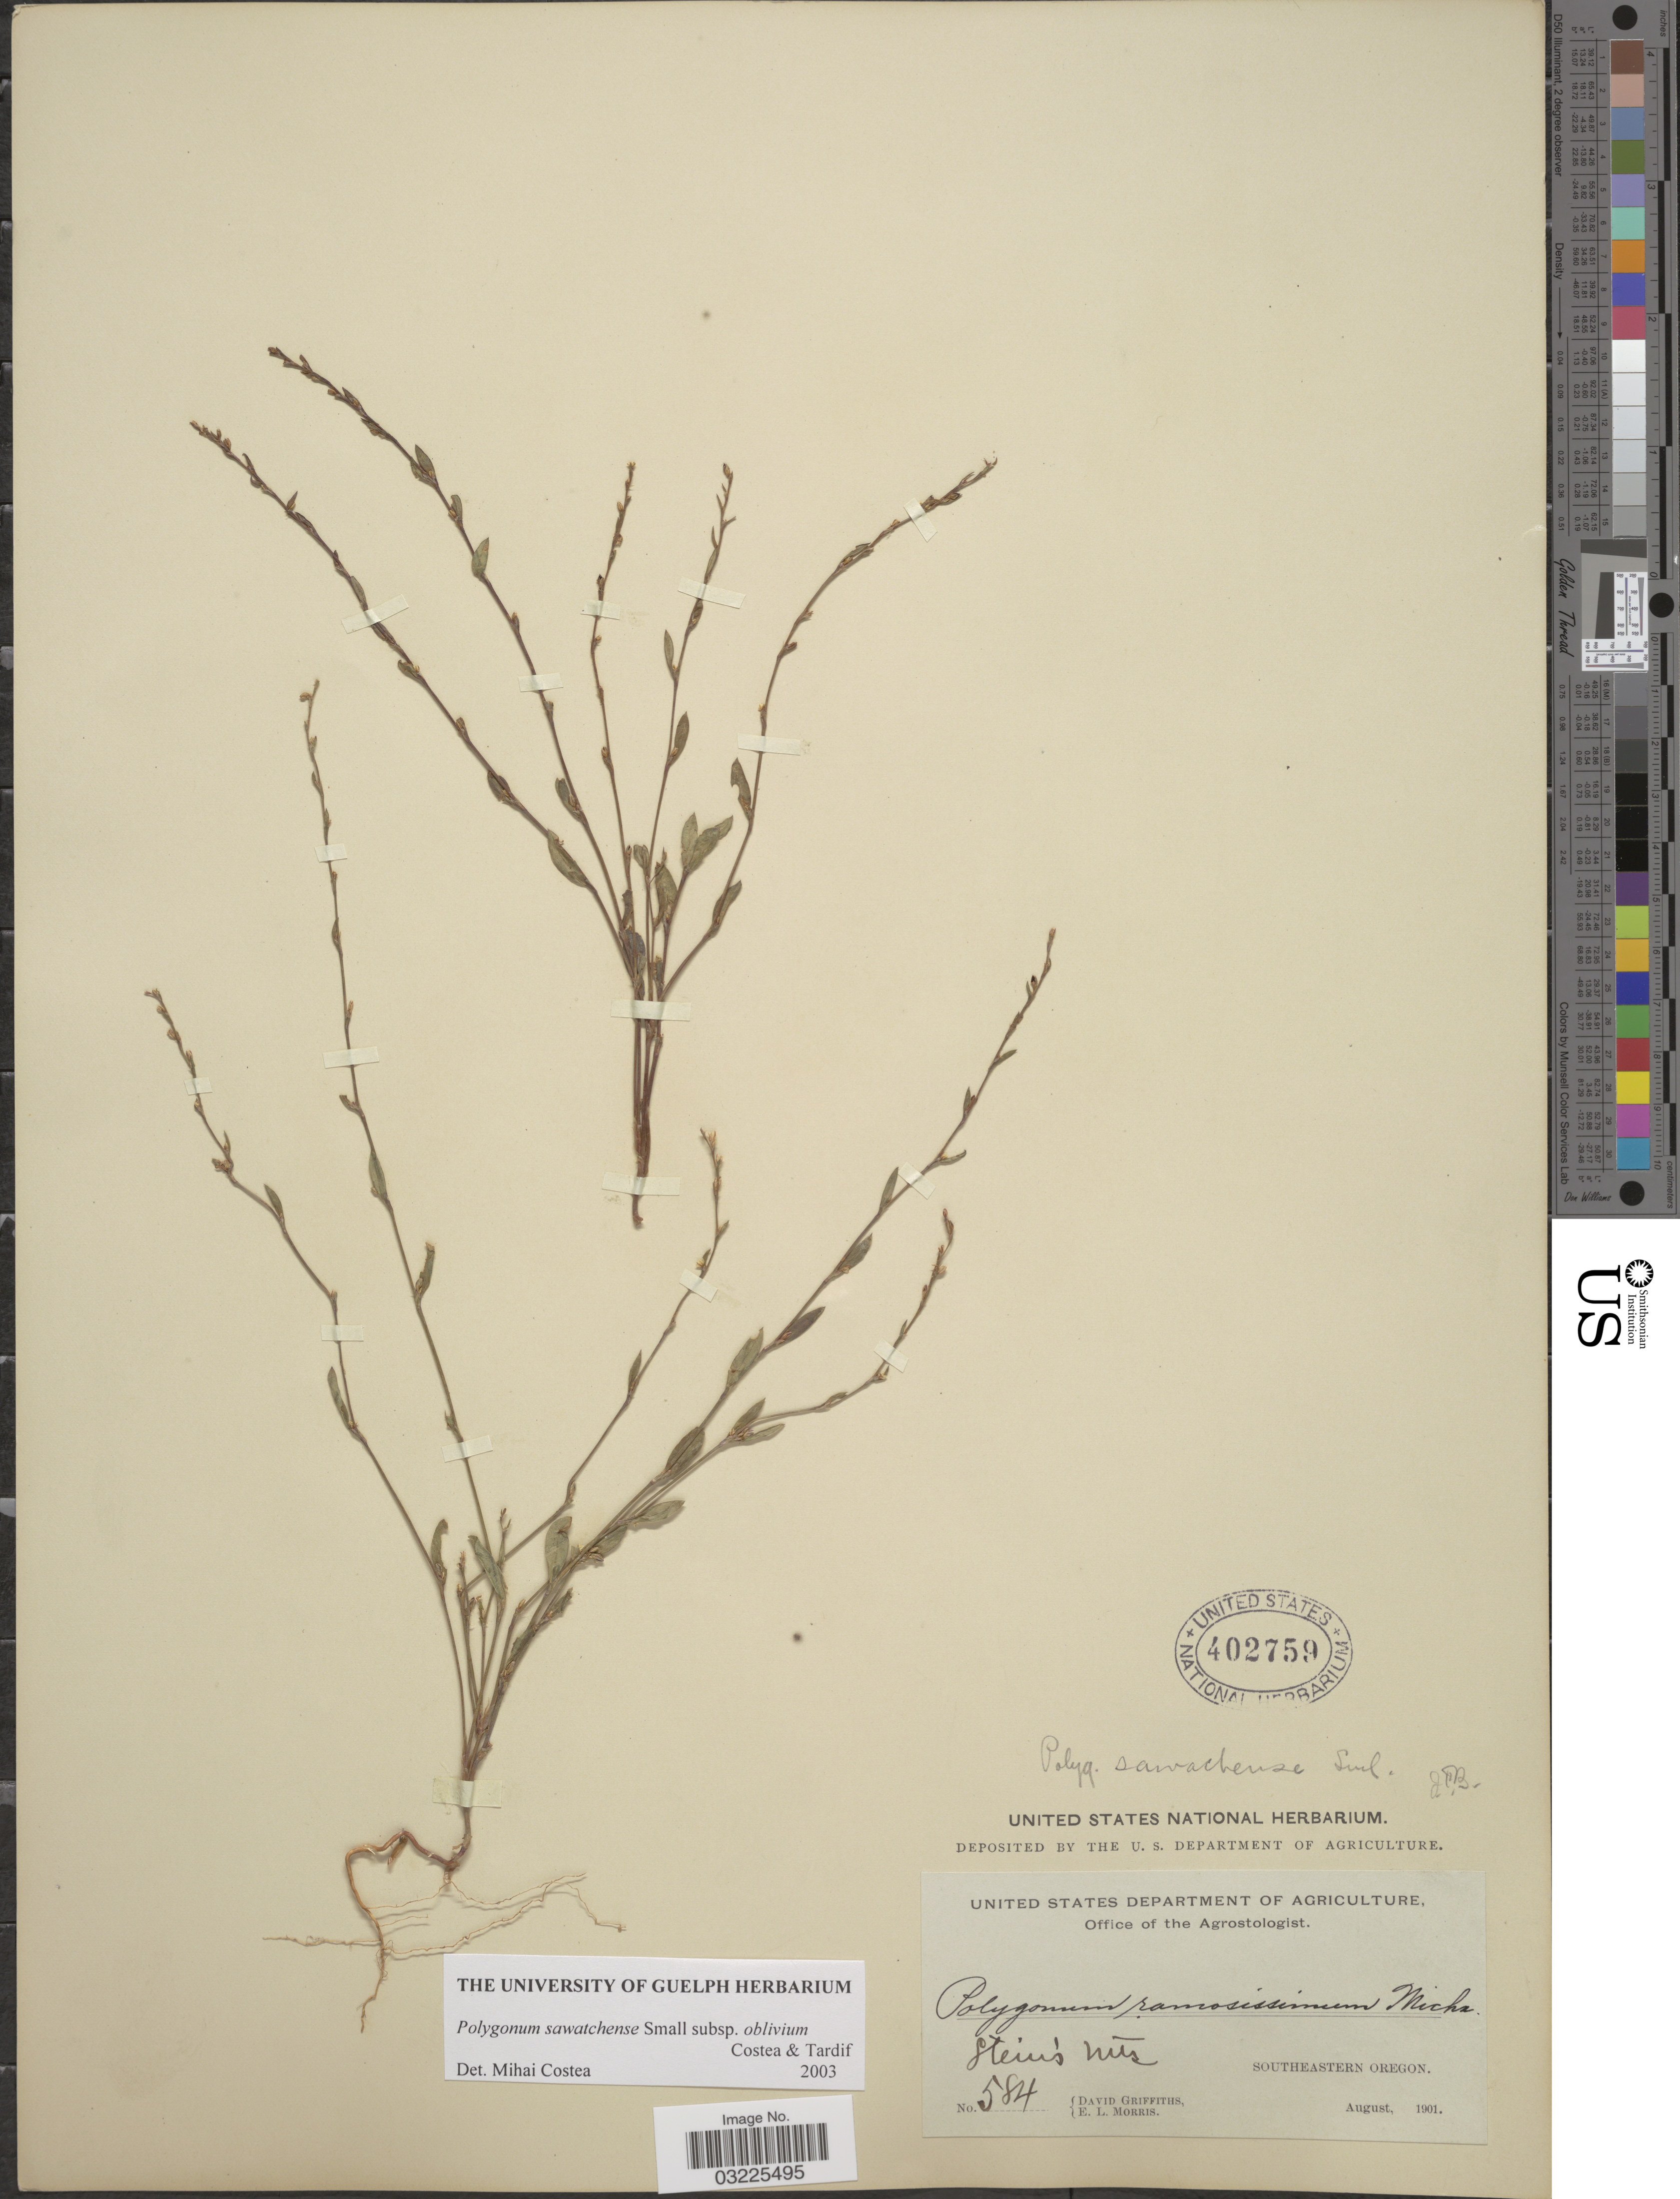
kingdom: Plantae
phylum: Tracheophyta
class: Magnoliopsida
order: Caryophyllales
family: Polygonaceae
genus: Polygonum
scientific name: Polygonum sawatchense subsp. oblivium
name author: Costea & Tardif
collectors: D. Griffiths & E. Morris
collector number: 584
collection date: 1901-08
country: United States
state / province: Oregon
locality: Stein's Mts. Southeastern Oregon.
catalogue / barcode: US 402759